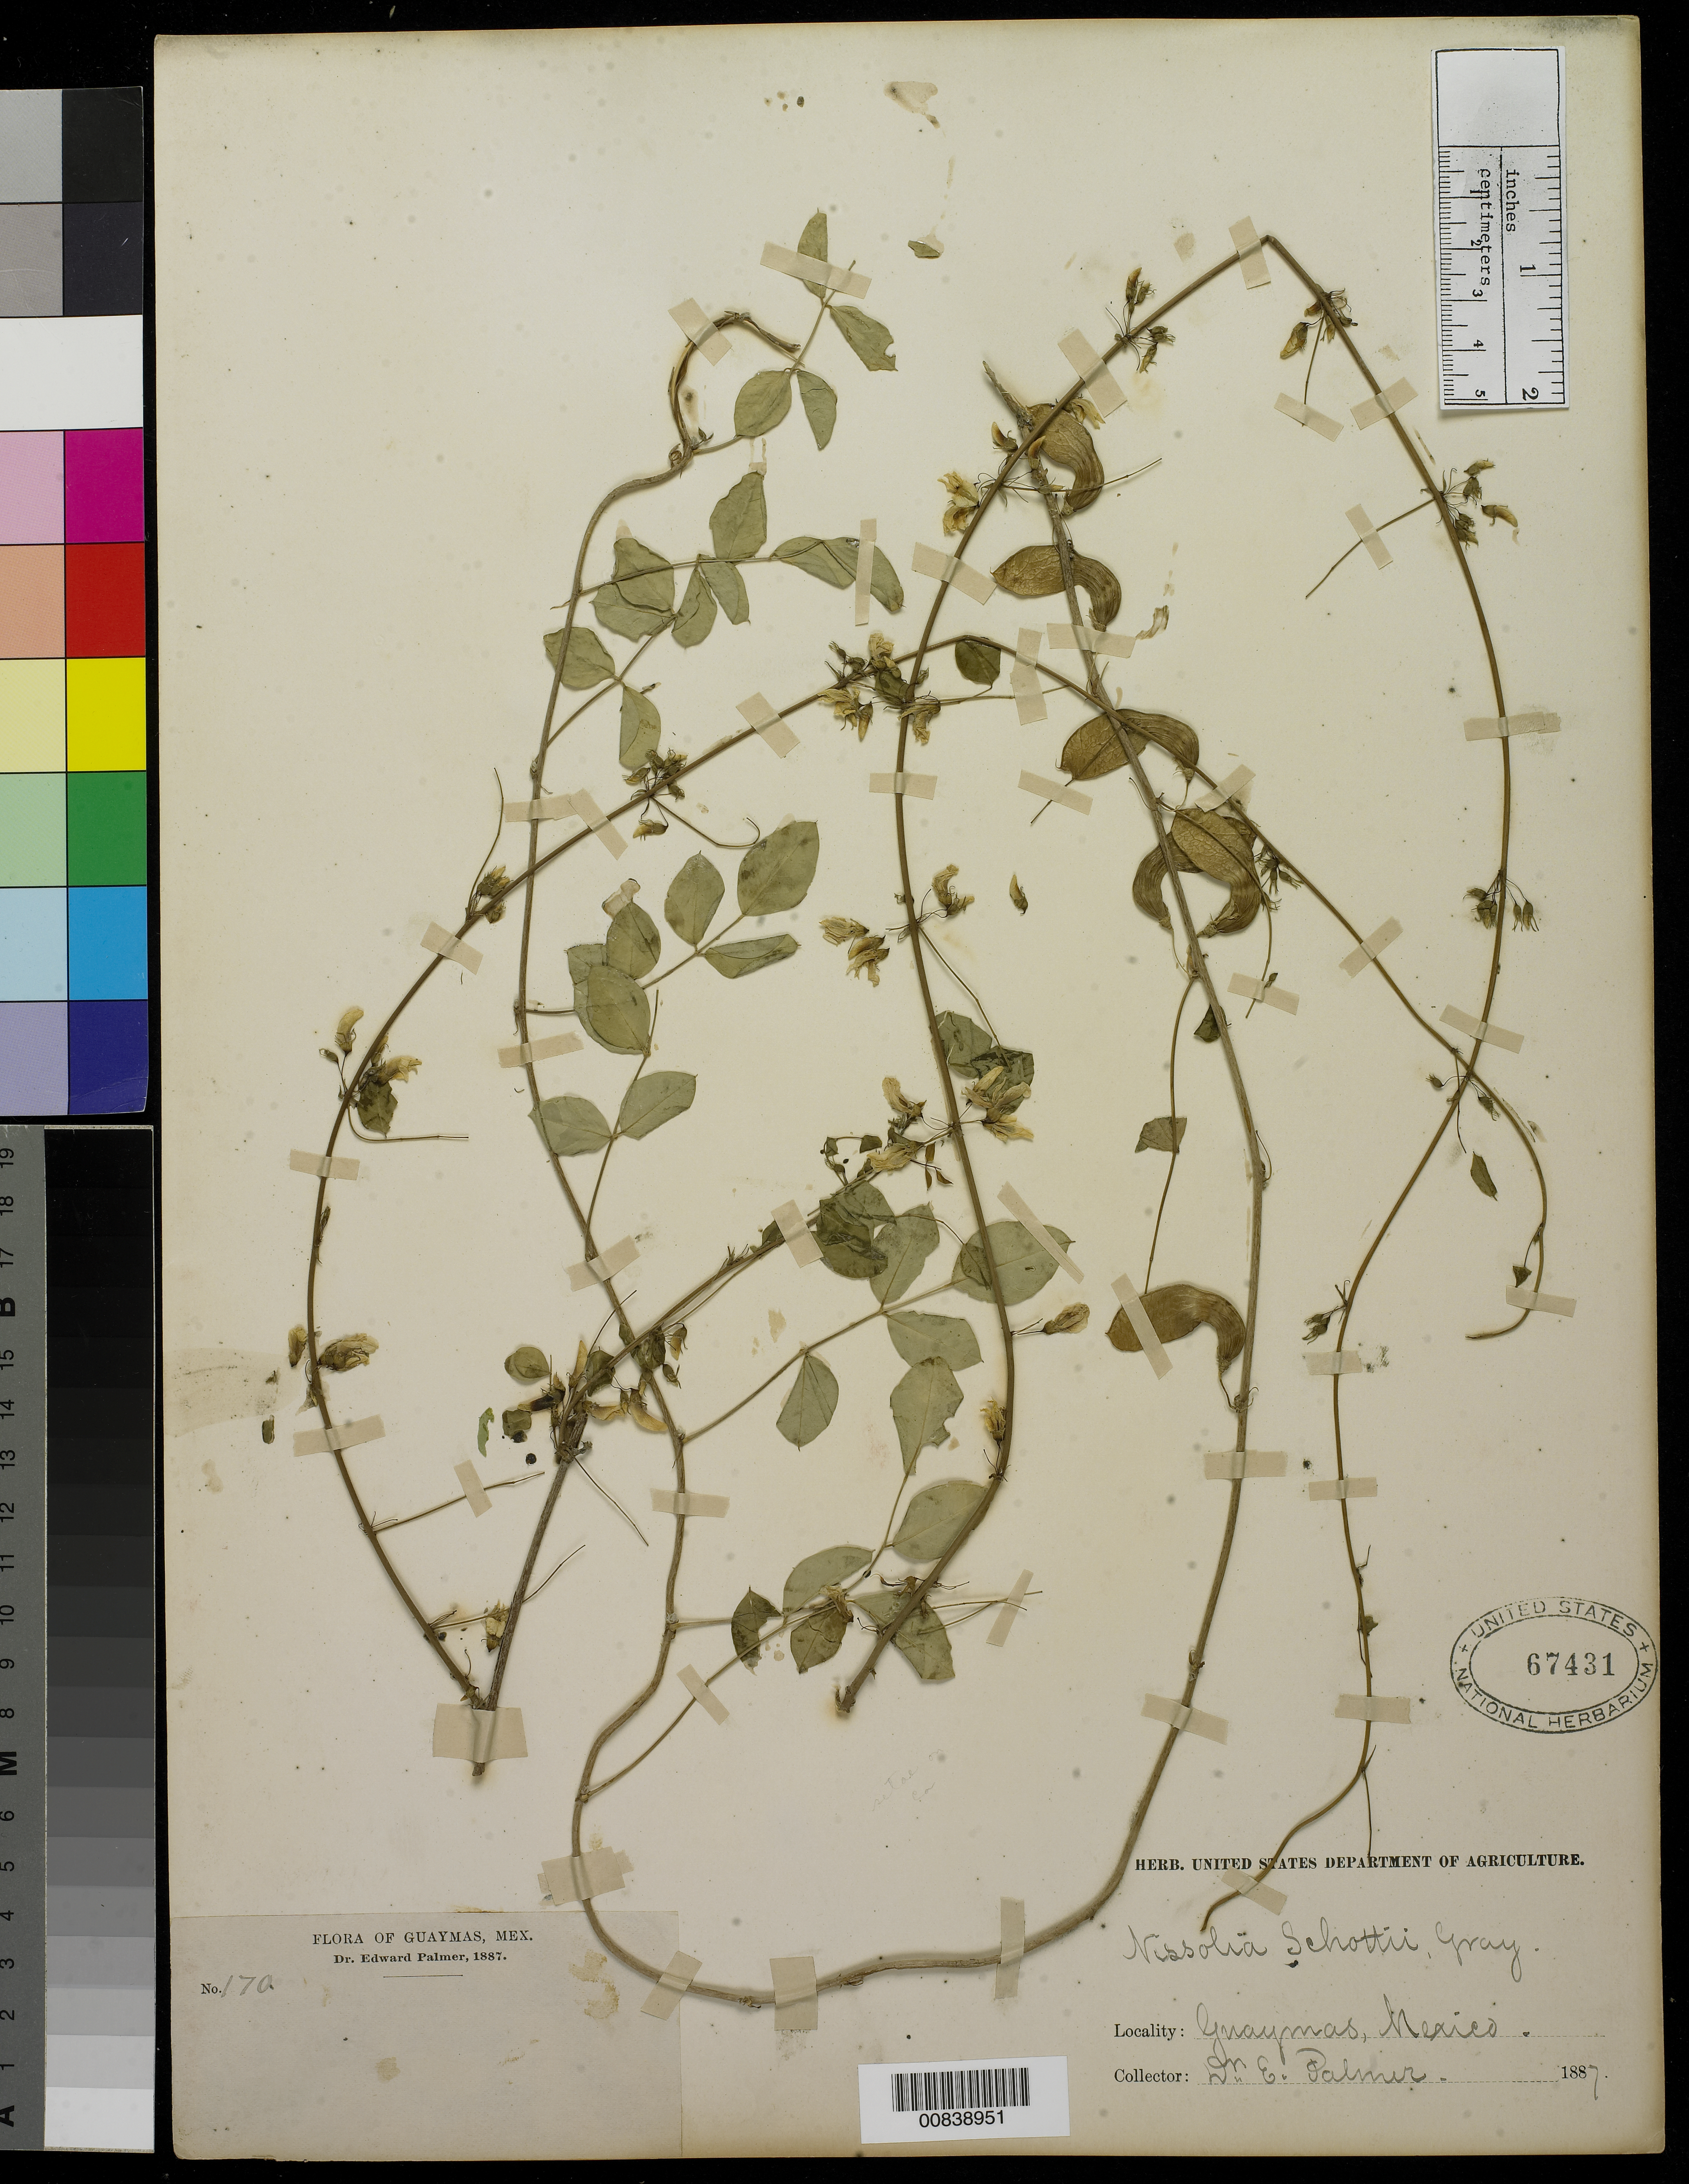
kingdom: Plantae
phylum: Tracheophyta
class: Magnoliopsida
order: Fabales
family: Fabaceae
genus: Nissolia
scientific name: Nissolia schottii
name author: A. Gray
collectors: E. Palmer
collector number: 170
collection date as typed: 1887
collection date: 1887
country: Mexico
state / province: Sonora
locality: Guaymas, Sonora.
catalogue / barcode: US 67431